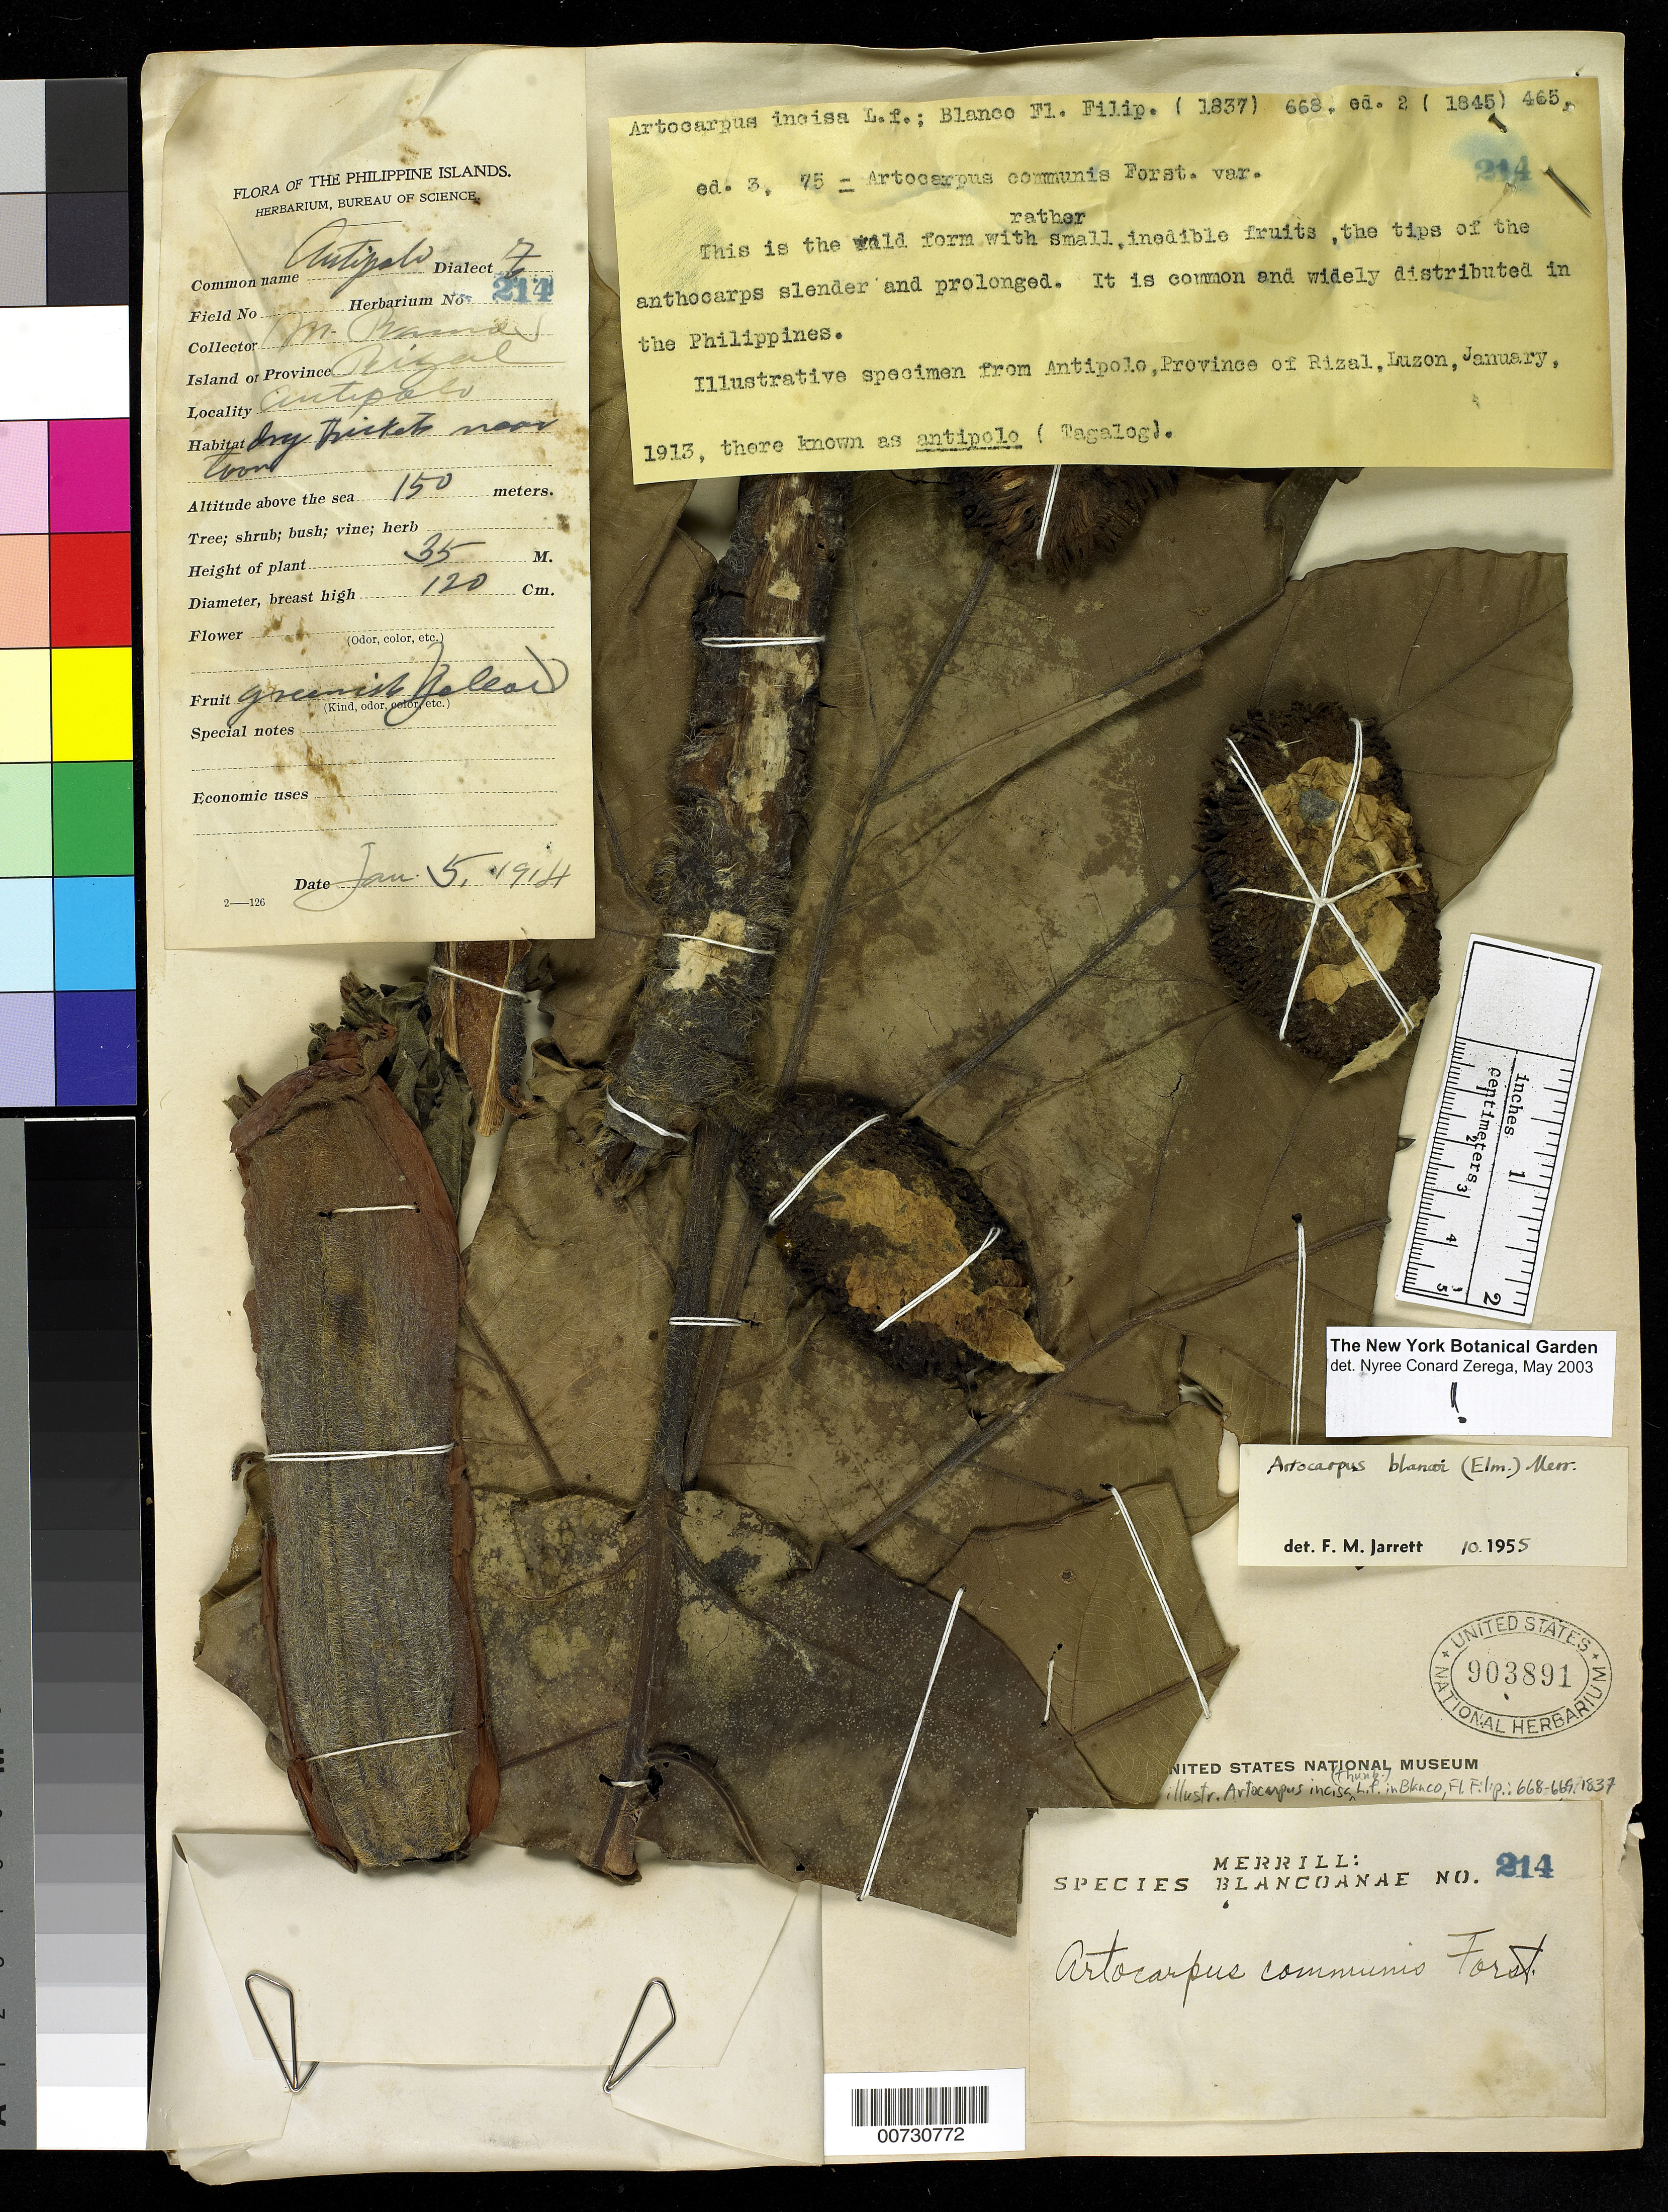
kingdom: Plantae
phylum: Tracheophyta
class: Magnoliopsida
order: Rosales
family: Moraceae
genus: Artocarpus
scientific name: Artocarpus blancoi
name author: (Elmer) Merr.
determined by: Jarrett, Frances M.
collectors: M. Ramos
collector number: Sp. Blancoan. 0214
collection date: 1913-01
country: Philippines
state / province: Calabarzon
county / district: Rizal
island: Luzon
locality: Antipolo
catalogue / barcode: US 903891